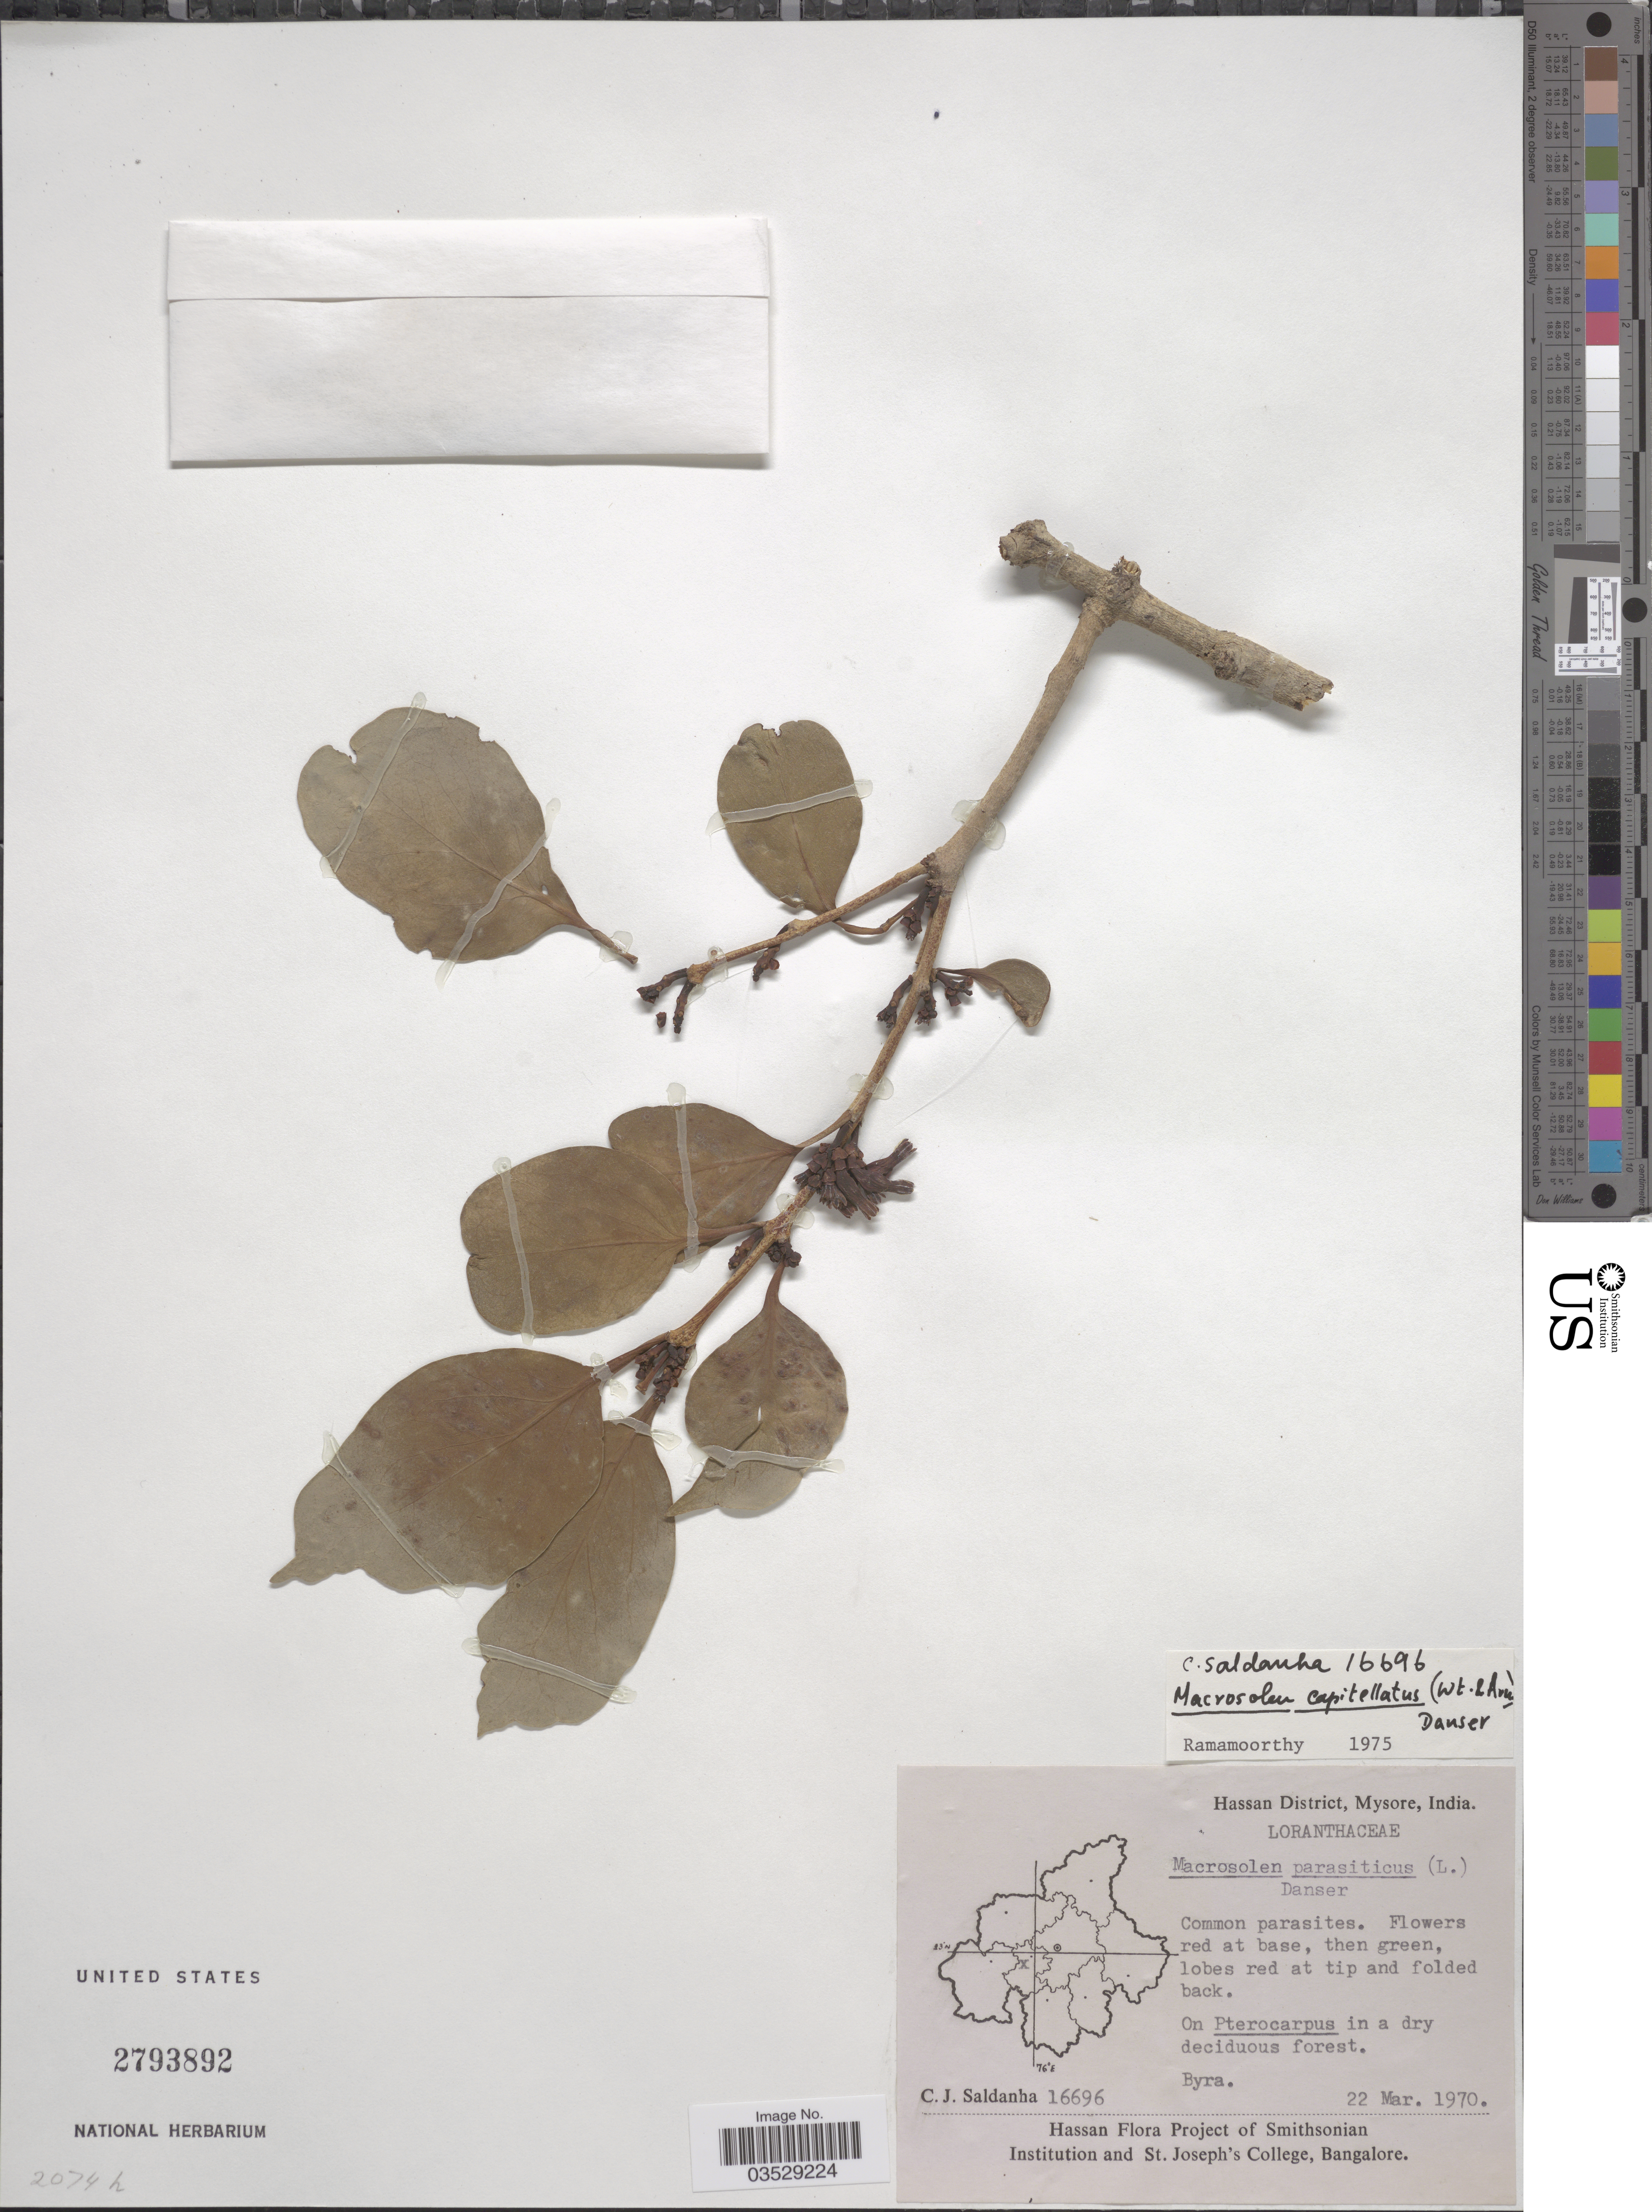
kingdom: Plantae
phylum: Tracheophyta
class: Magnoliopsida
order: Santalales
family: Loranthaceae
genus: Macrosolen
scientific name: Macrosolen capitellatus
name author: (Wight & Arn.) Danser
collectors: C. J. Saldanha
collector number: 16696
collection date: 1970-03-22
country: India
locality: Hassan District, Mysore. Byra.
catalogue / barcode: US 2793892